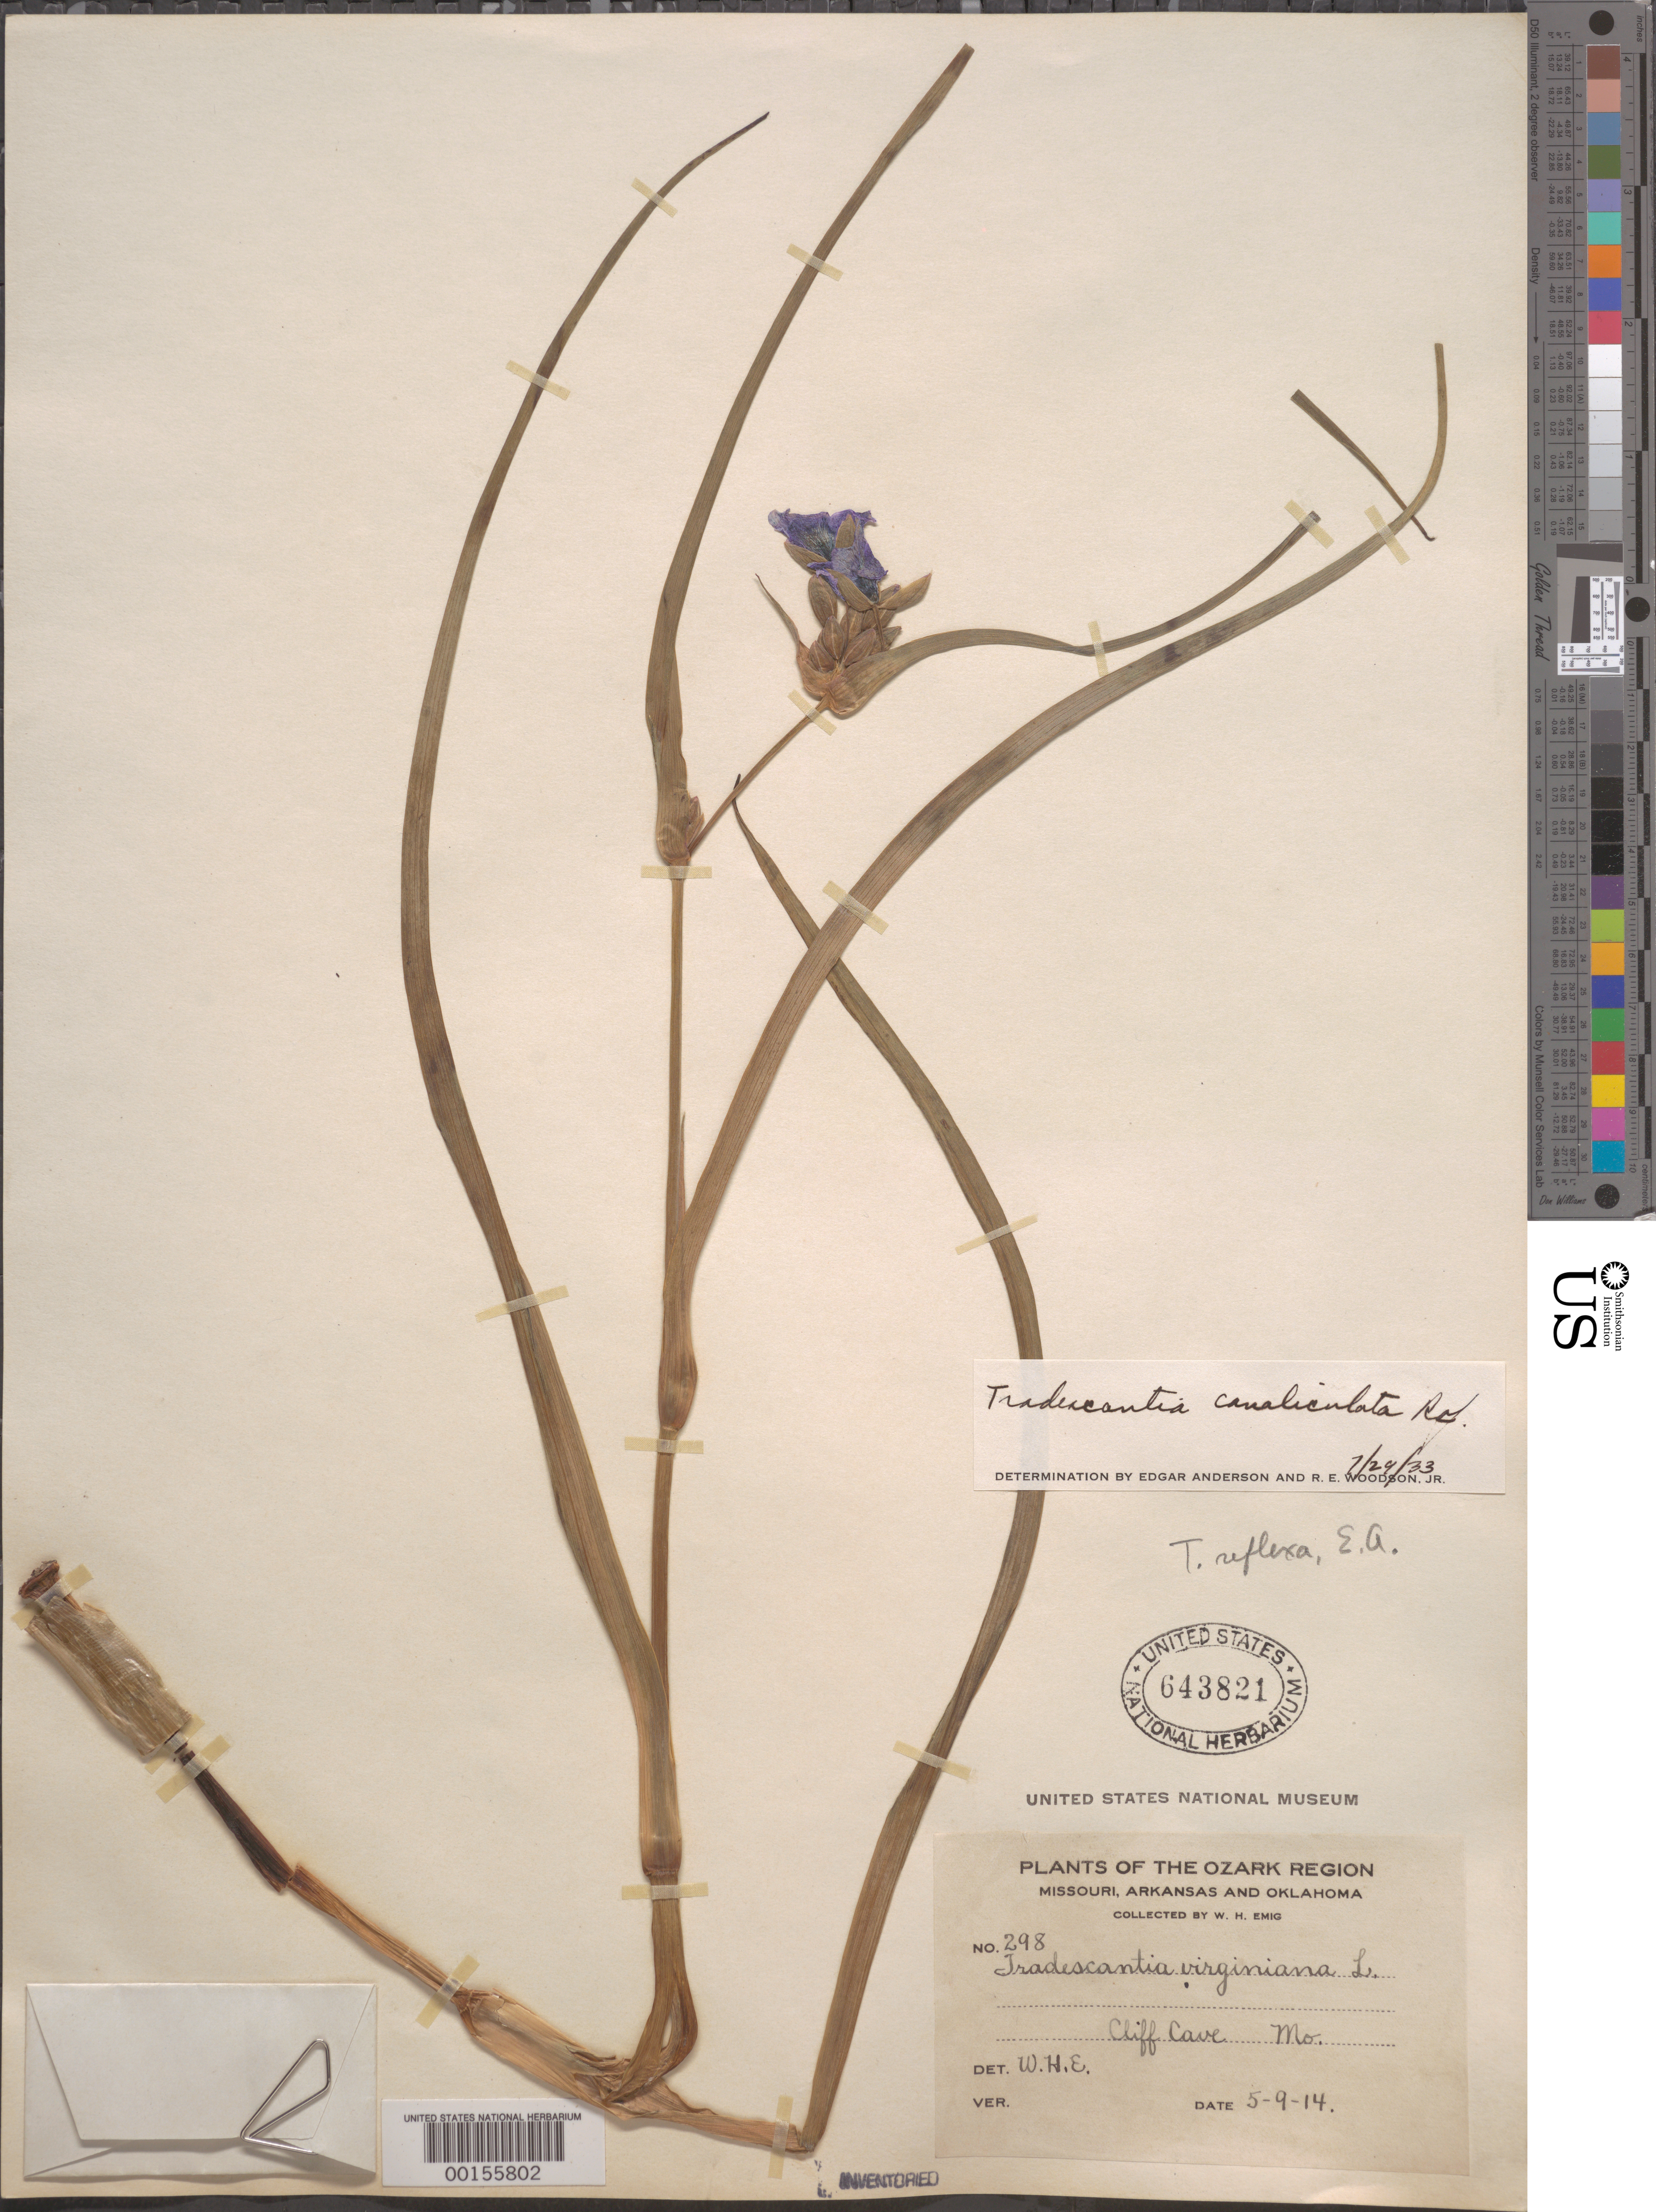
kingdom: Plantae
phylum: Tracheophyta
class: Liliopsida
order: Commelinales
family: Commelinaceae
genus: Tradescantia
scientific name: Tradescantia ohiensis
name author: Raf.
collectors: W. H. Emig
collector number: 298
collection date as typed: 09 May 1914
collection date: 1914-05-09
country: United States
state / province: Missouri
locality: Cliff cave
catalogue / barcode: US 643821